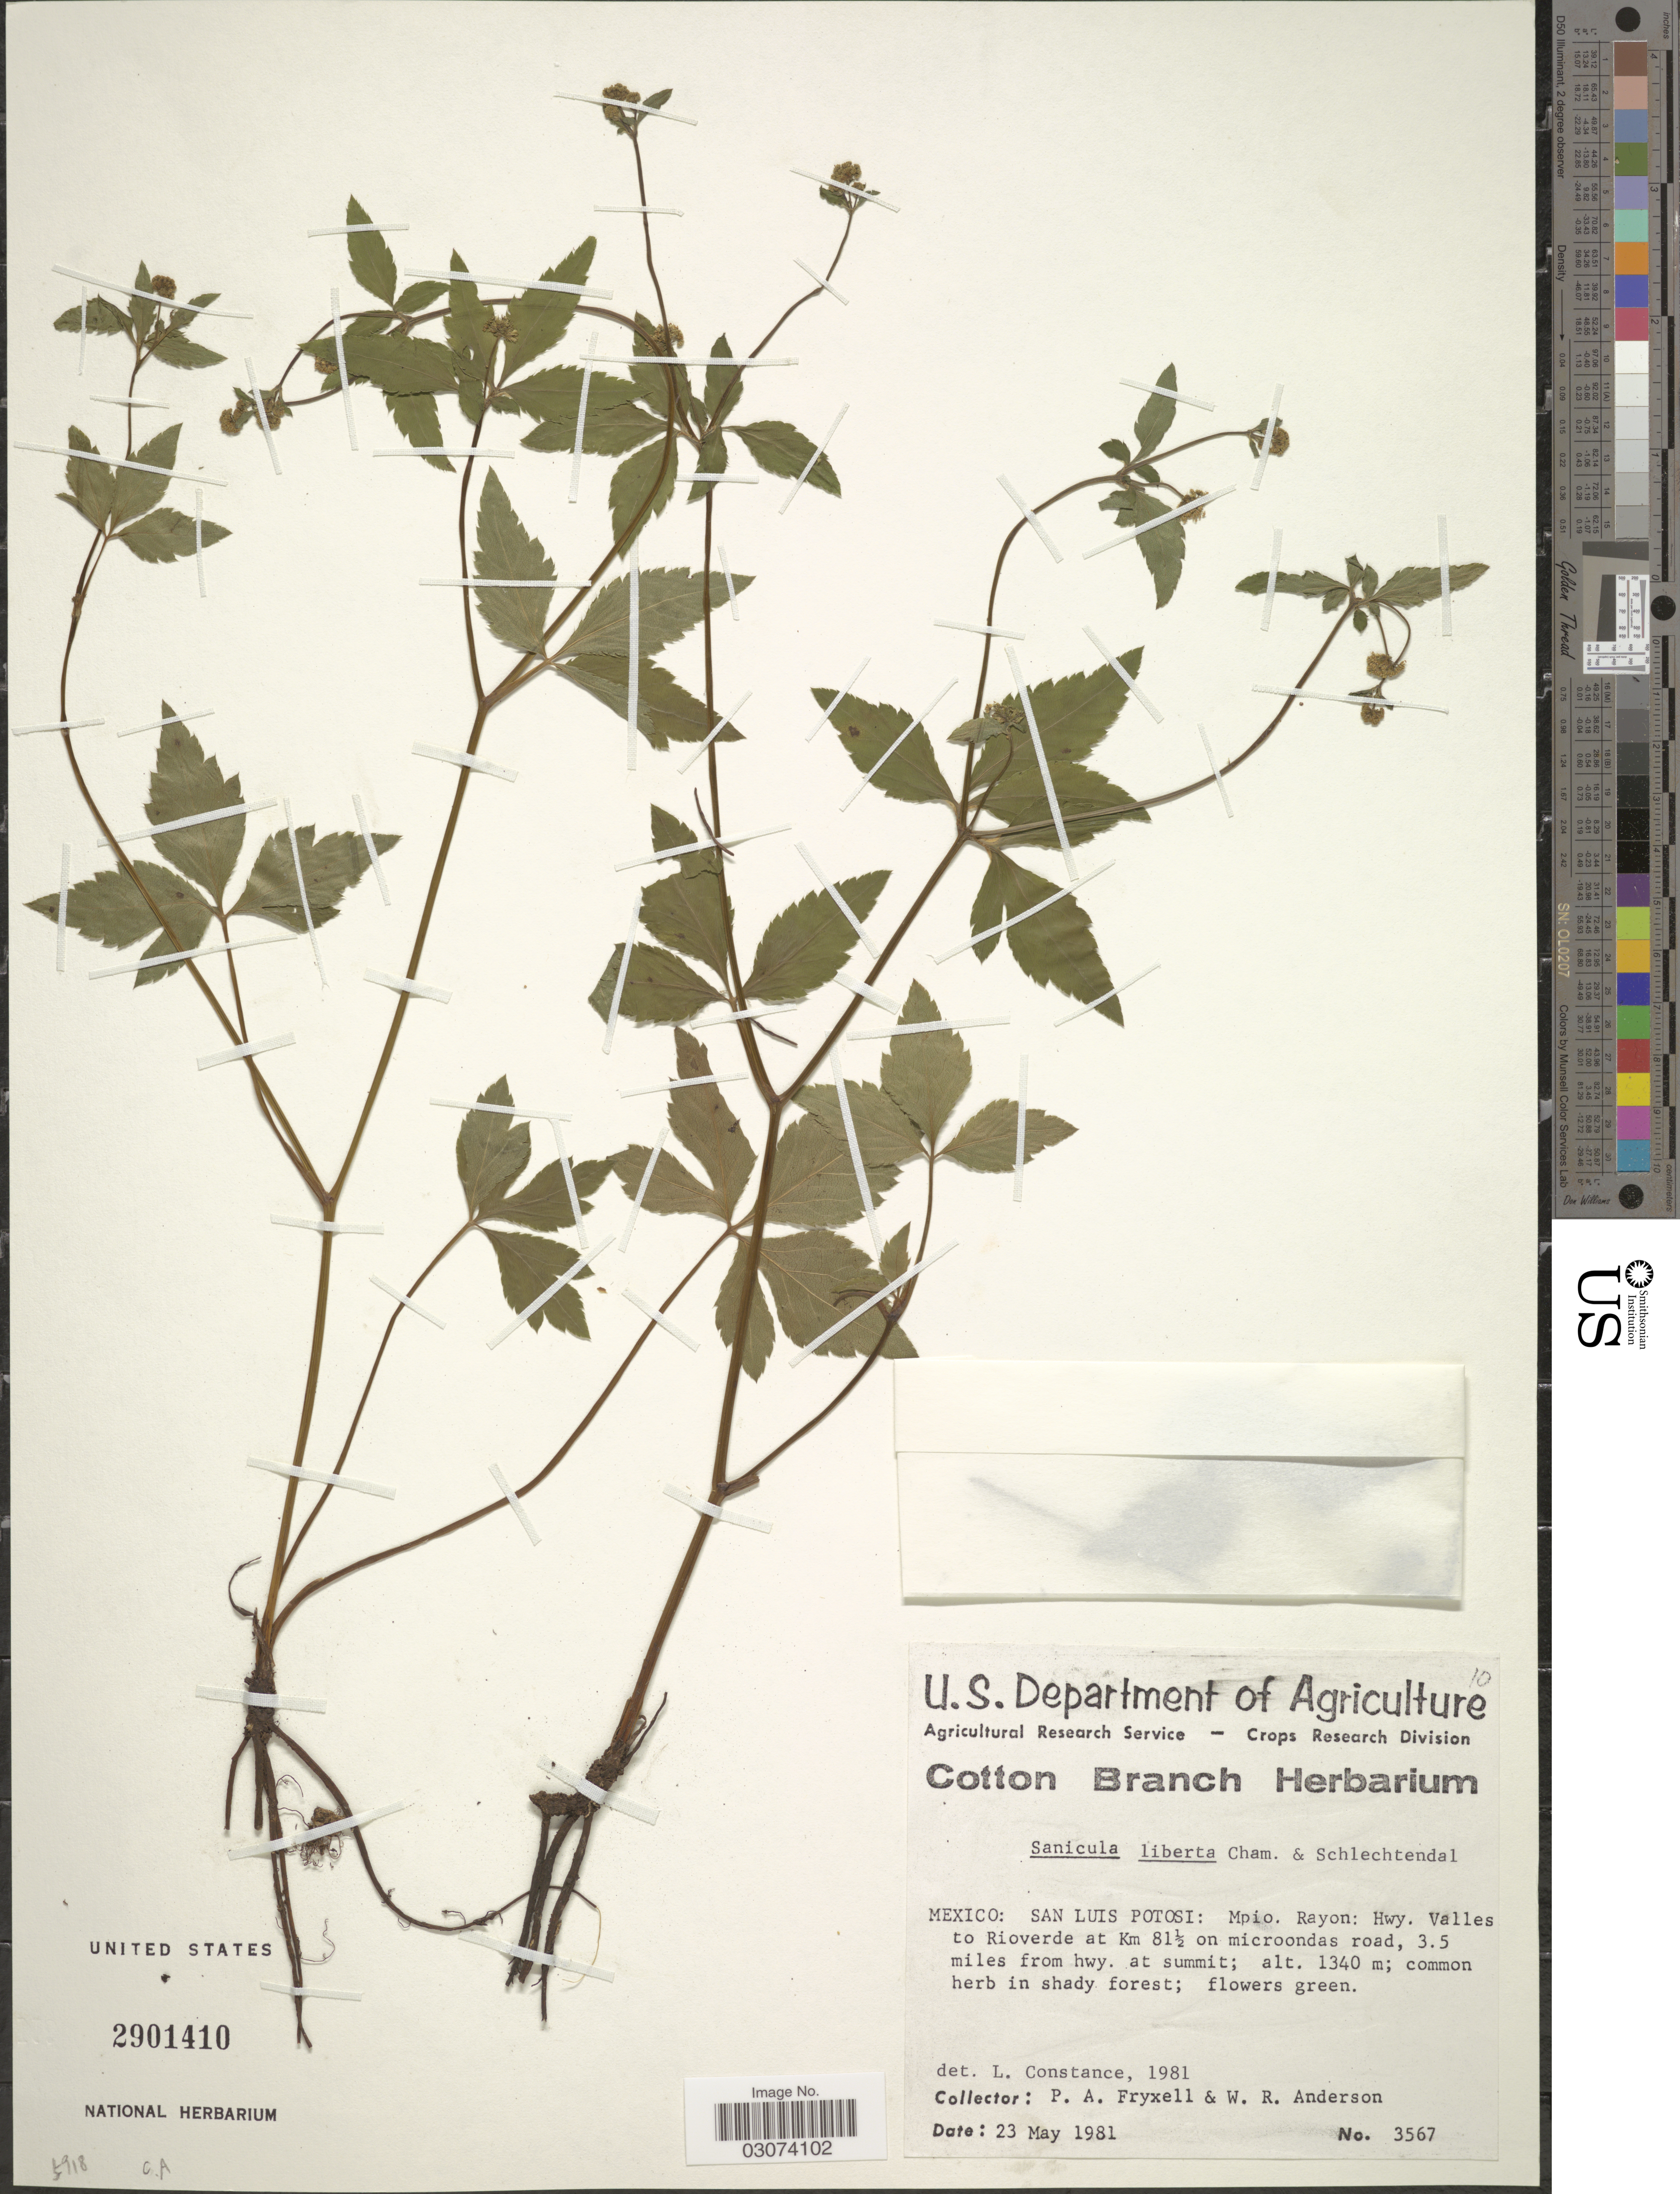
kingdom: Plantae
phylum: Tracheophyta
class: Magnoliopsida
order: Apiales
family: Apiaceae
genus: Sanicula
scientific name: Sanicula liberta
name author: Cham. & Schltdl.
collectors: P. A. Fryxell & W. Anderson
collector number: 3567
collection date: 1981-05-23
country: Mexico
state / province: San Luis Potosí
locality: Mpio. Rayon: Hwy. Valles to Rioverde at Km 81½ on microondas road, 3.5 miles from hwy. at summit.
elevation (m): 1340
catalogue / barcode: US 2901410